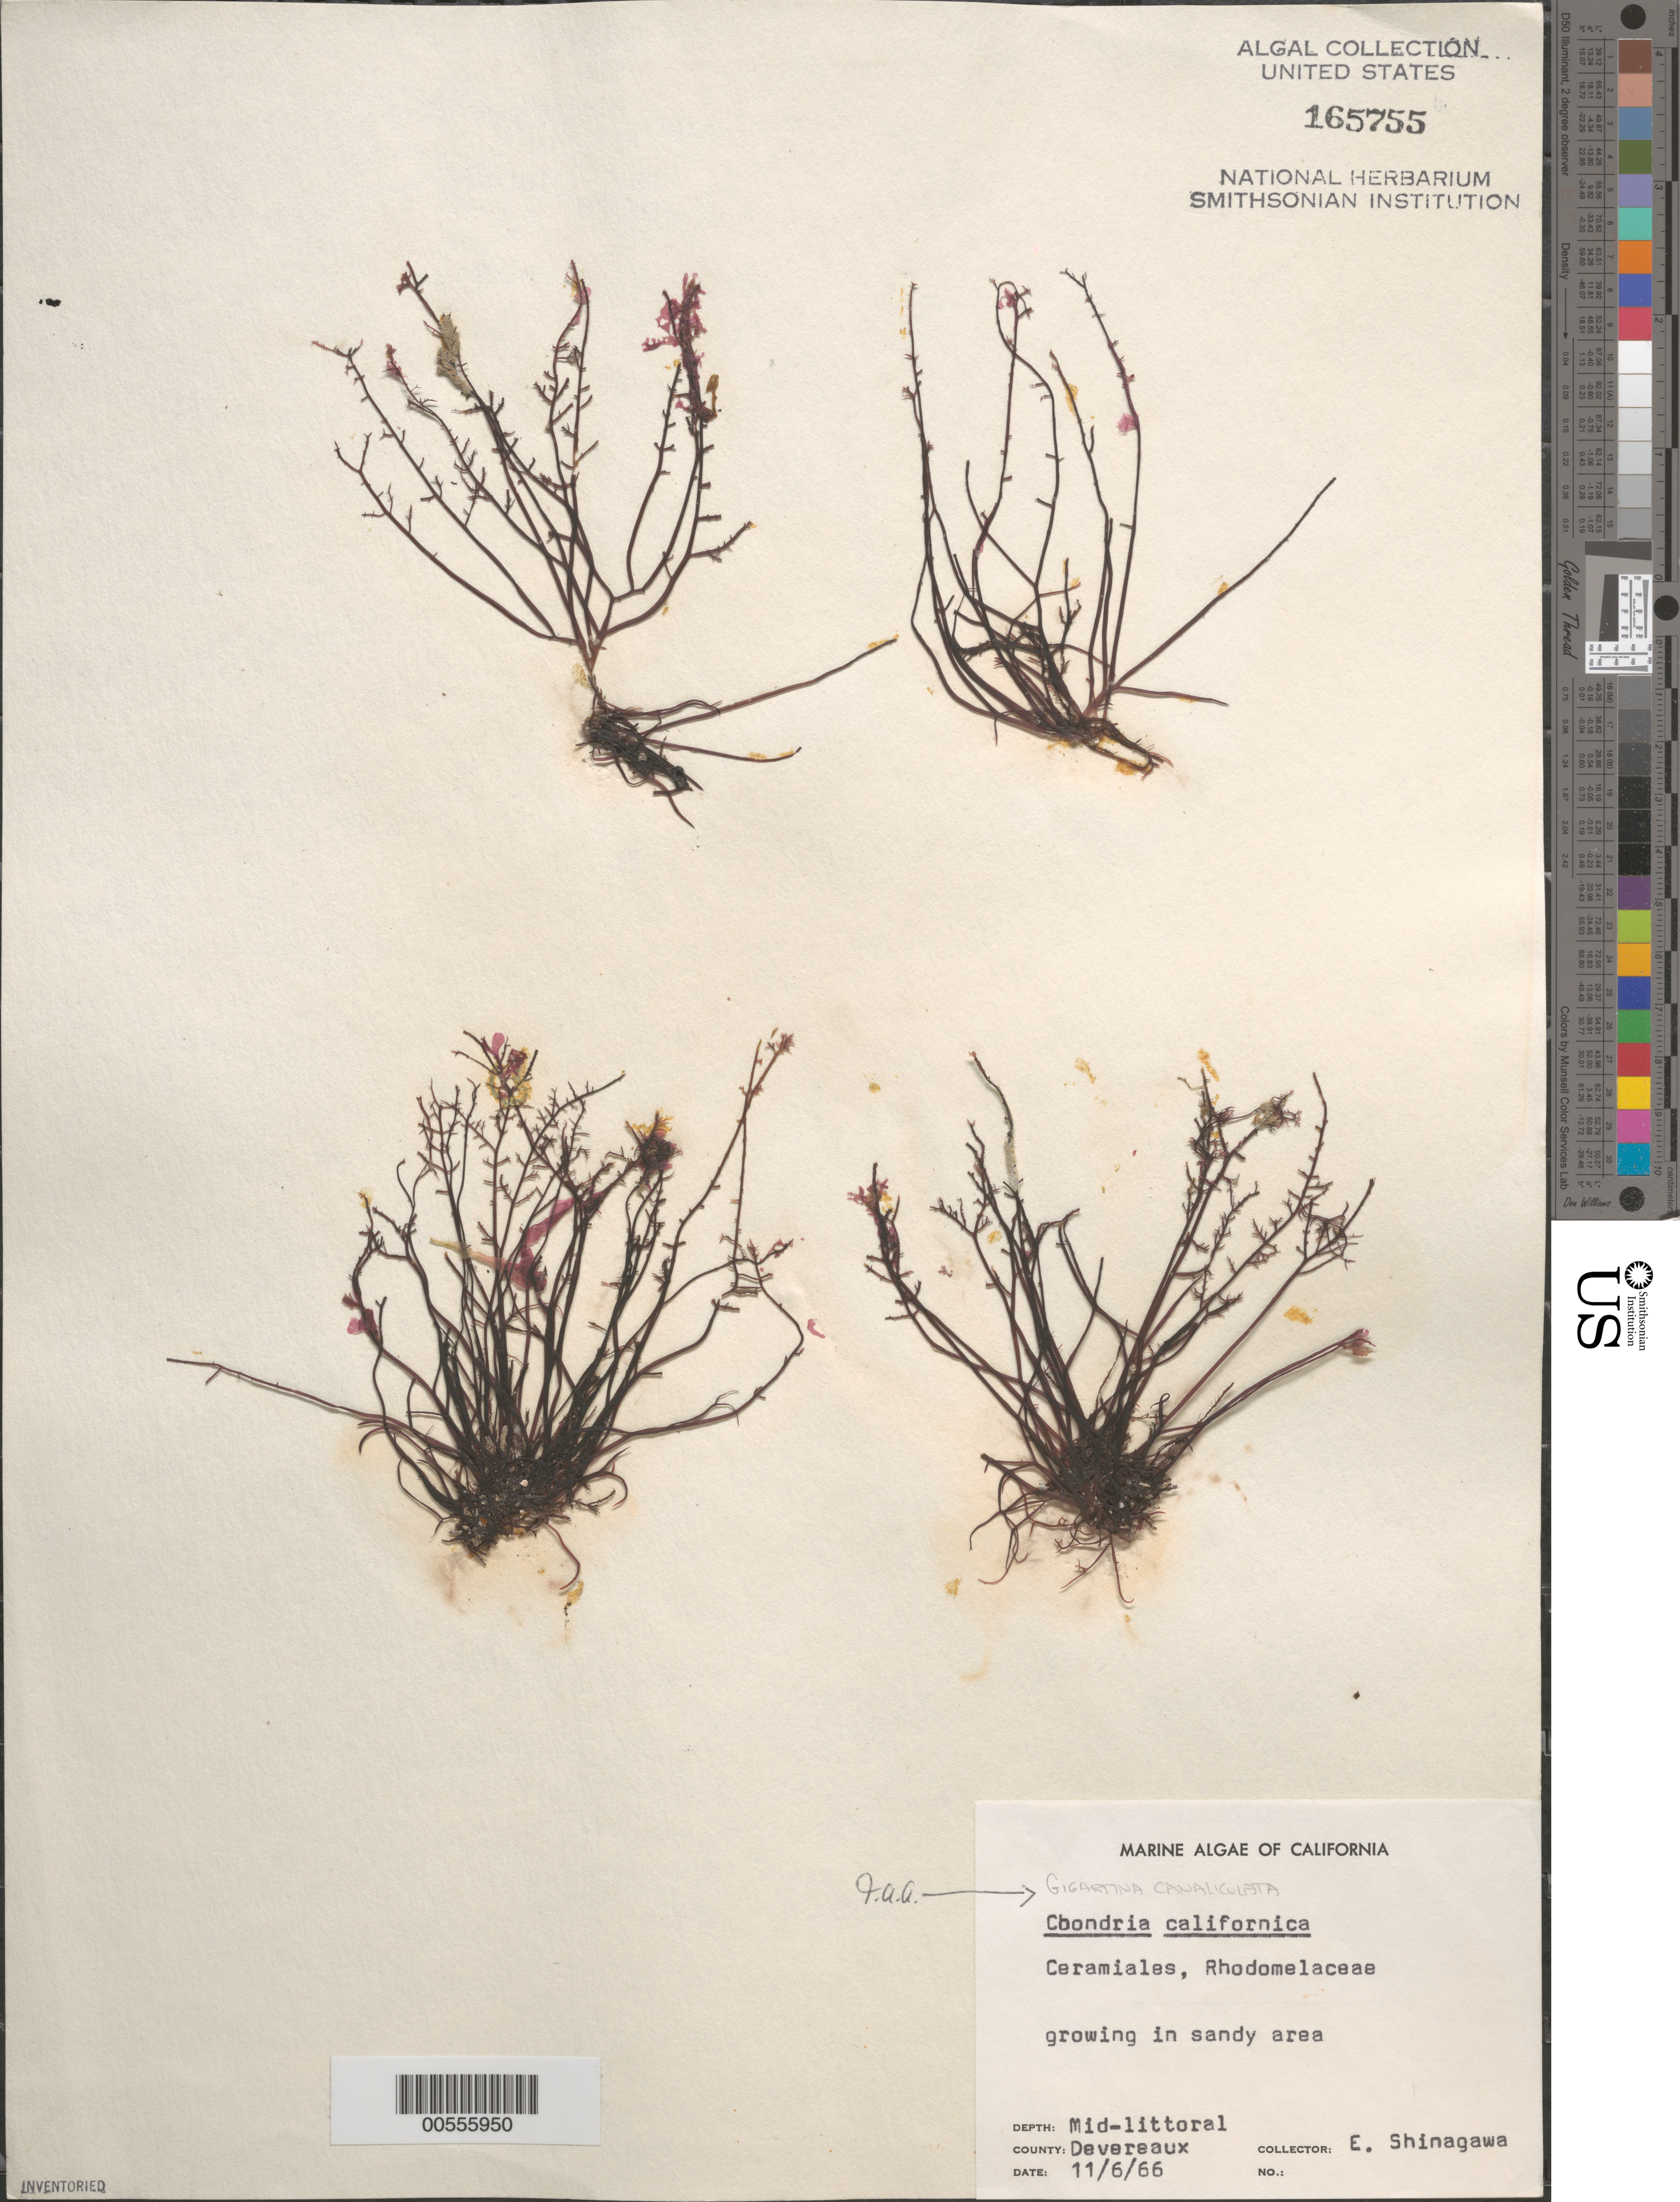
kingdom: Plantae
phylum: Rhodophyta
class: Florideophyceae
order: Gigartinales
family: Gigartinaceae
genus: Chondracanthus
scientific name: Chondracanthus canaliculatus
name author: (Harv.) Guiry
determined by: Algae name updating Project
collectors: E. Shinagawa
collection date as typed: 06 Nov 1966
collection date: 1966-11-06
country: United States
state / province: California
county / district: Santa Barbara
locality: Devereaux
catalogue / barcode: US 165755